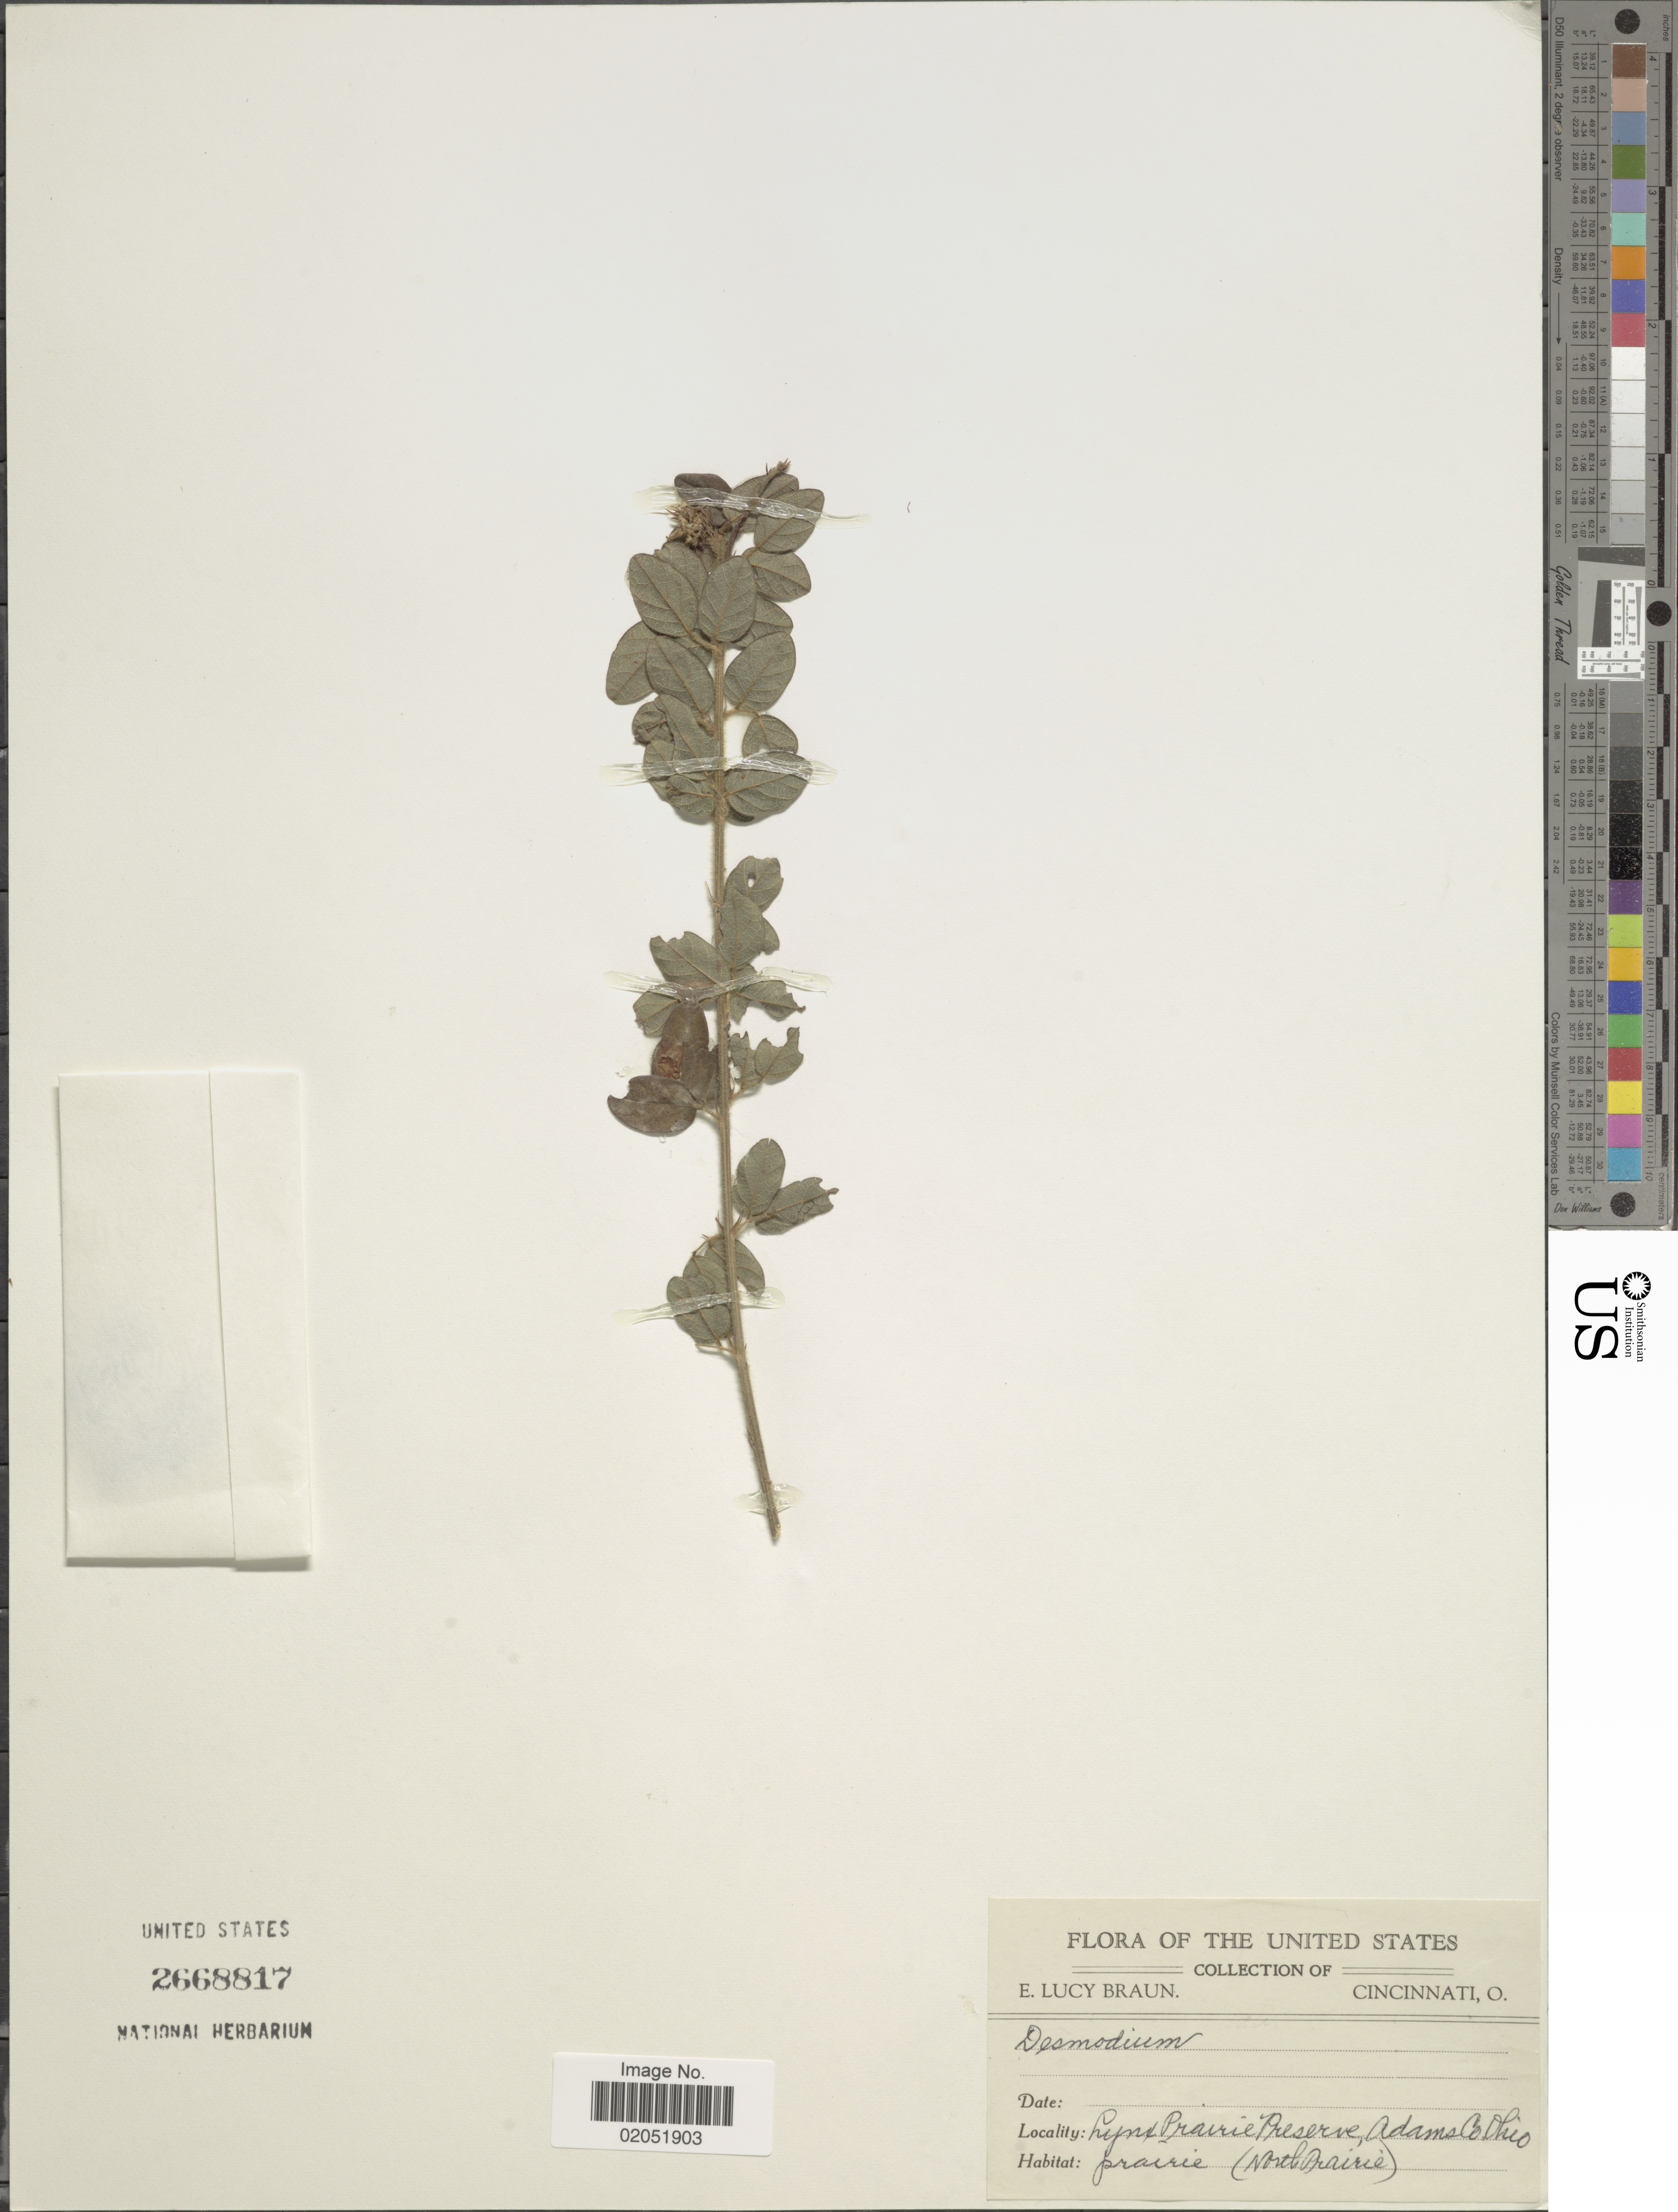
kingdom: Plantae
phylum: Tracheophyta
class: Magnoliopsida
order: Fabales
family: Fabaceae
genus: Desmodium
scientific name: Desmodium sp.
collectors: E. L. Braun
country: United States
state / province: Ohio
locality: Lynx Prairie Preserve, Adams B. Ohio, (North Prairie).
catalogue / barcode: US 2668817